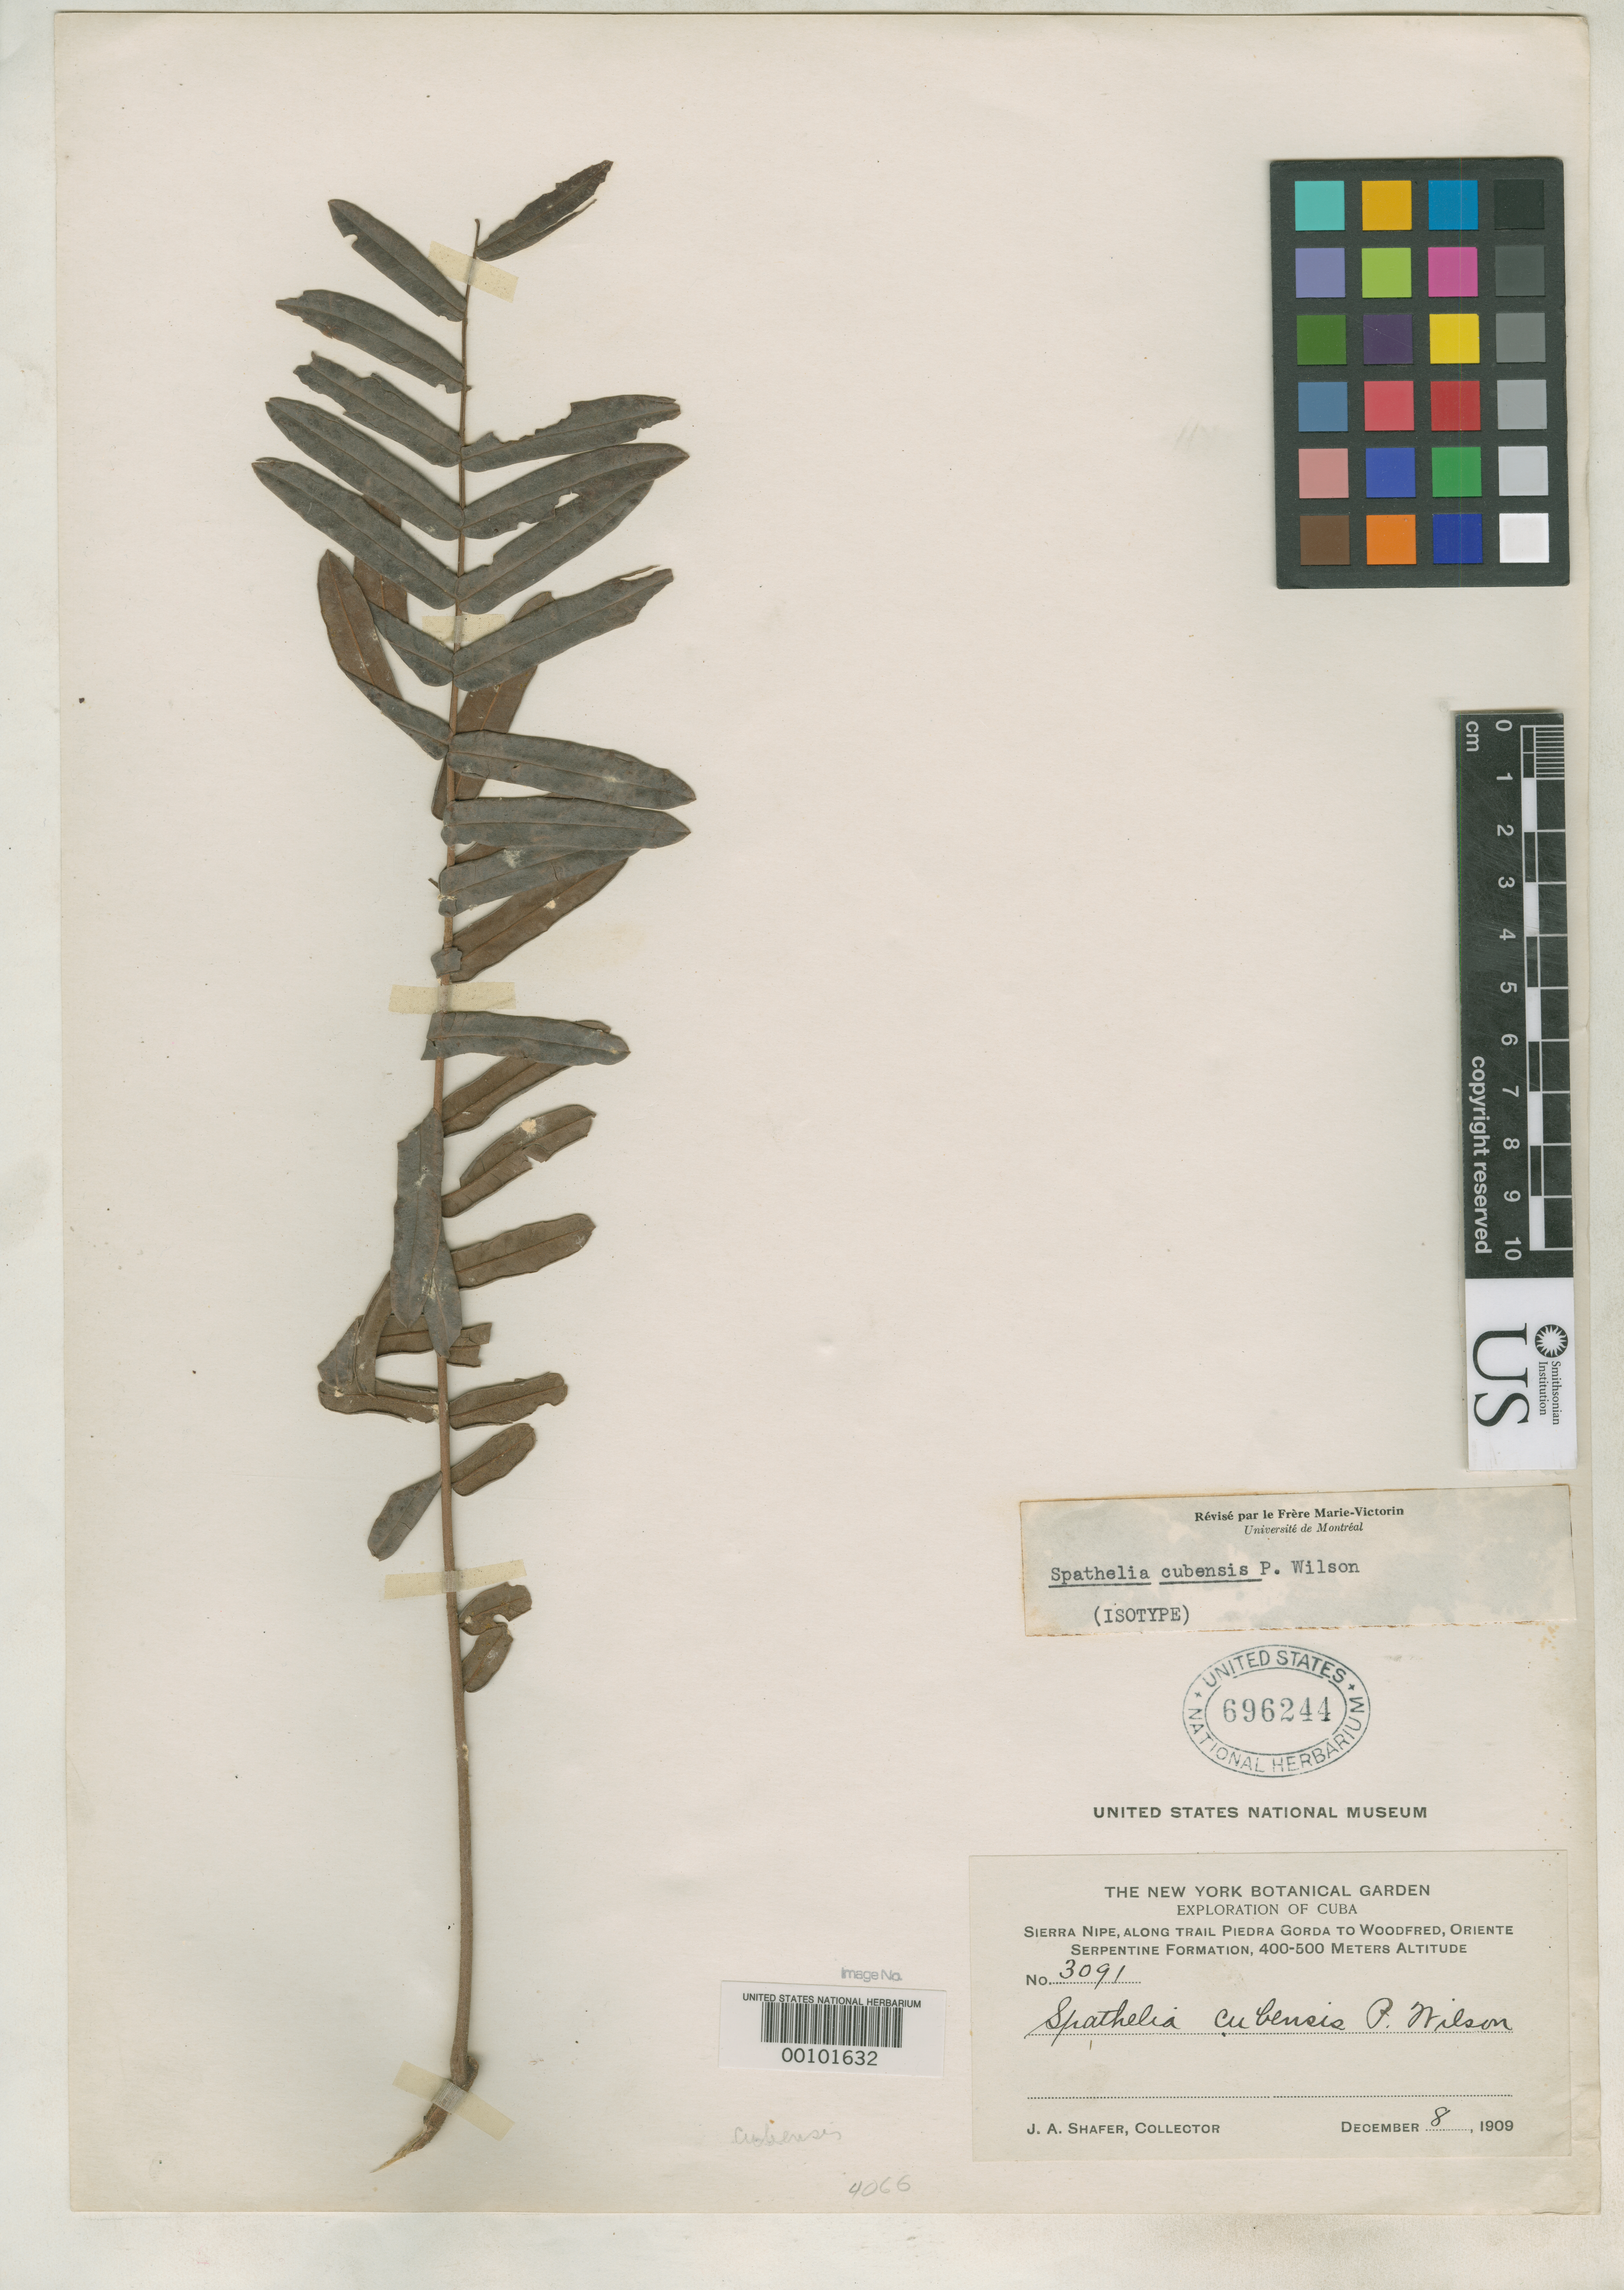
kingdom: Plantae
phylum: Tracheophyta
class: Magnoliopsida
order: Sapindales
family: Rutaceae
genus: Spathelia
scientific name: Spathelia cubensis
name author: P. Wilson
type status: Isotype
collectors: J. A. Shafer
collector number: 3091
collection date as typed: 08 Dec 1909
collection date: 1909-12-08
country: Cuba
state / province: Oriente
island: Greater Antilles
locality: Sierra Nipe, Piedra Gorda to Woodfred.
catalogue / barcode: US 696244